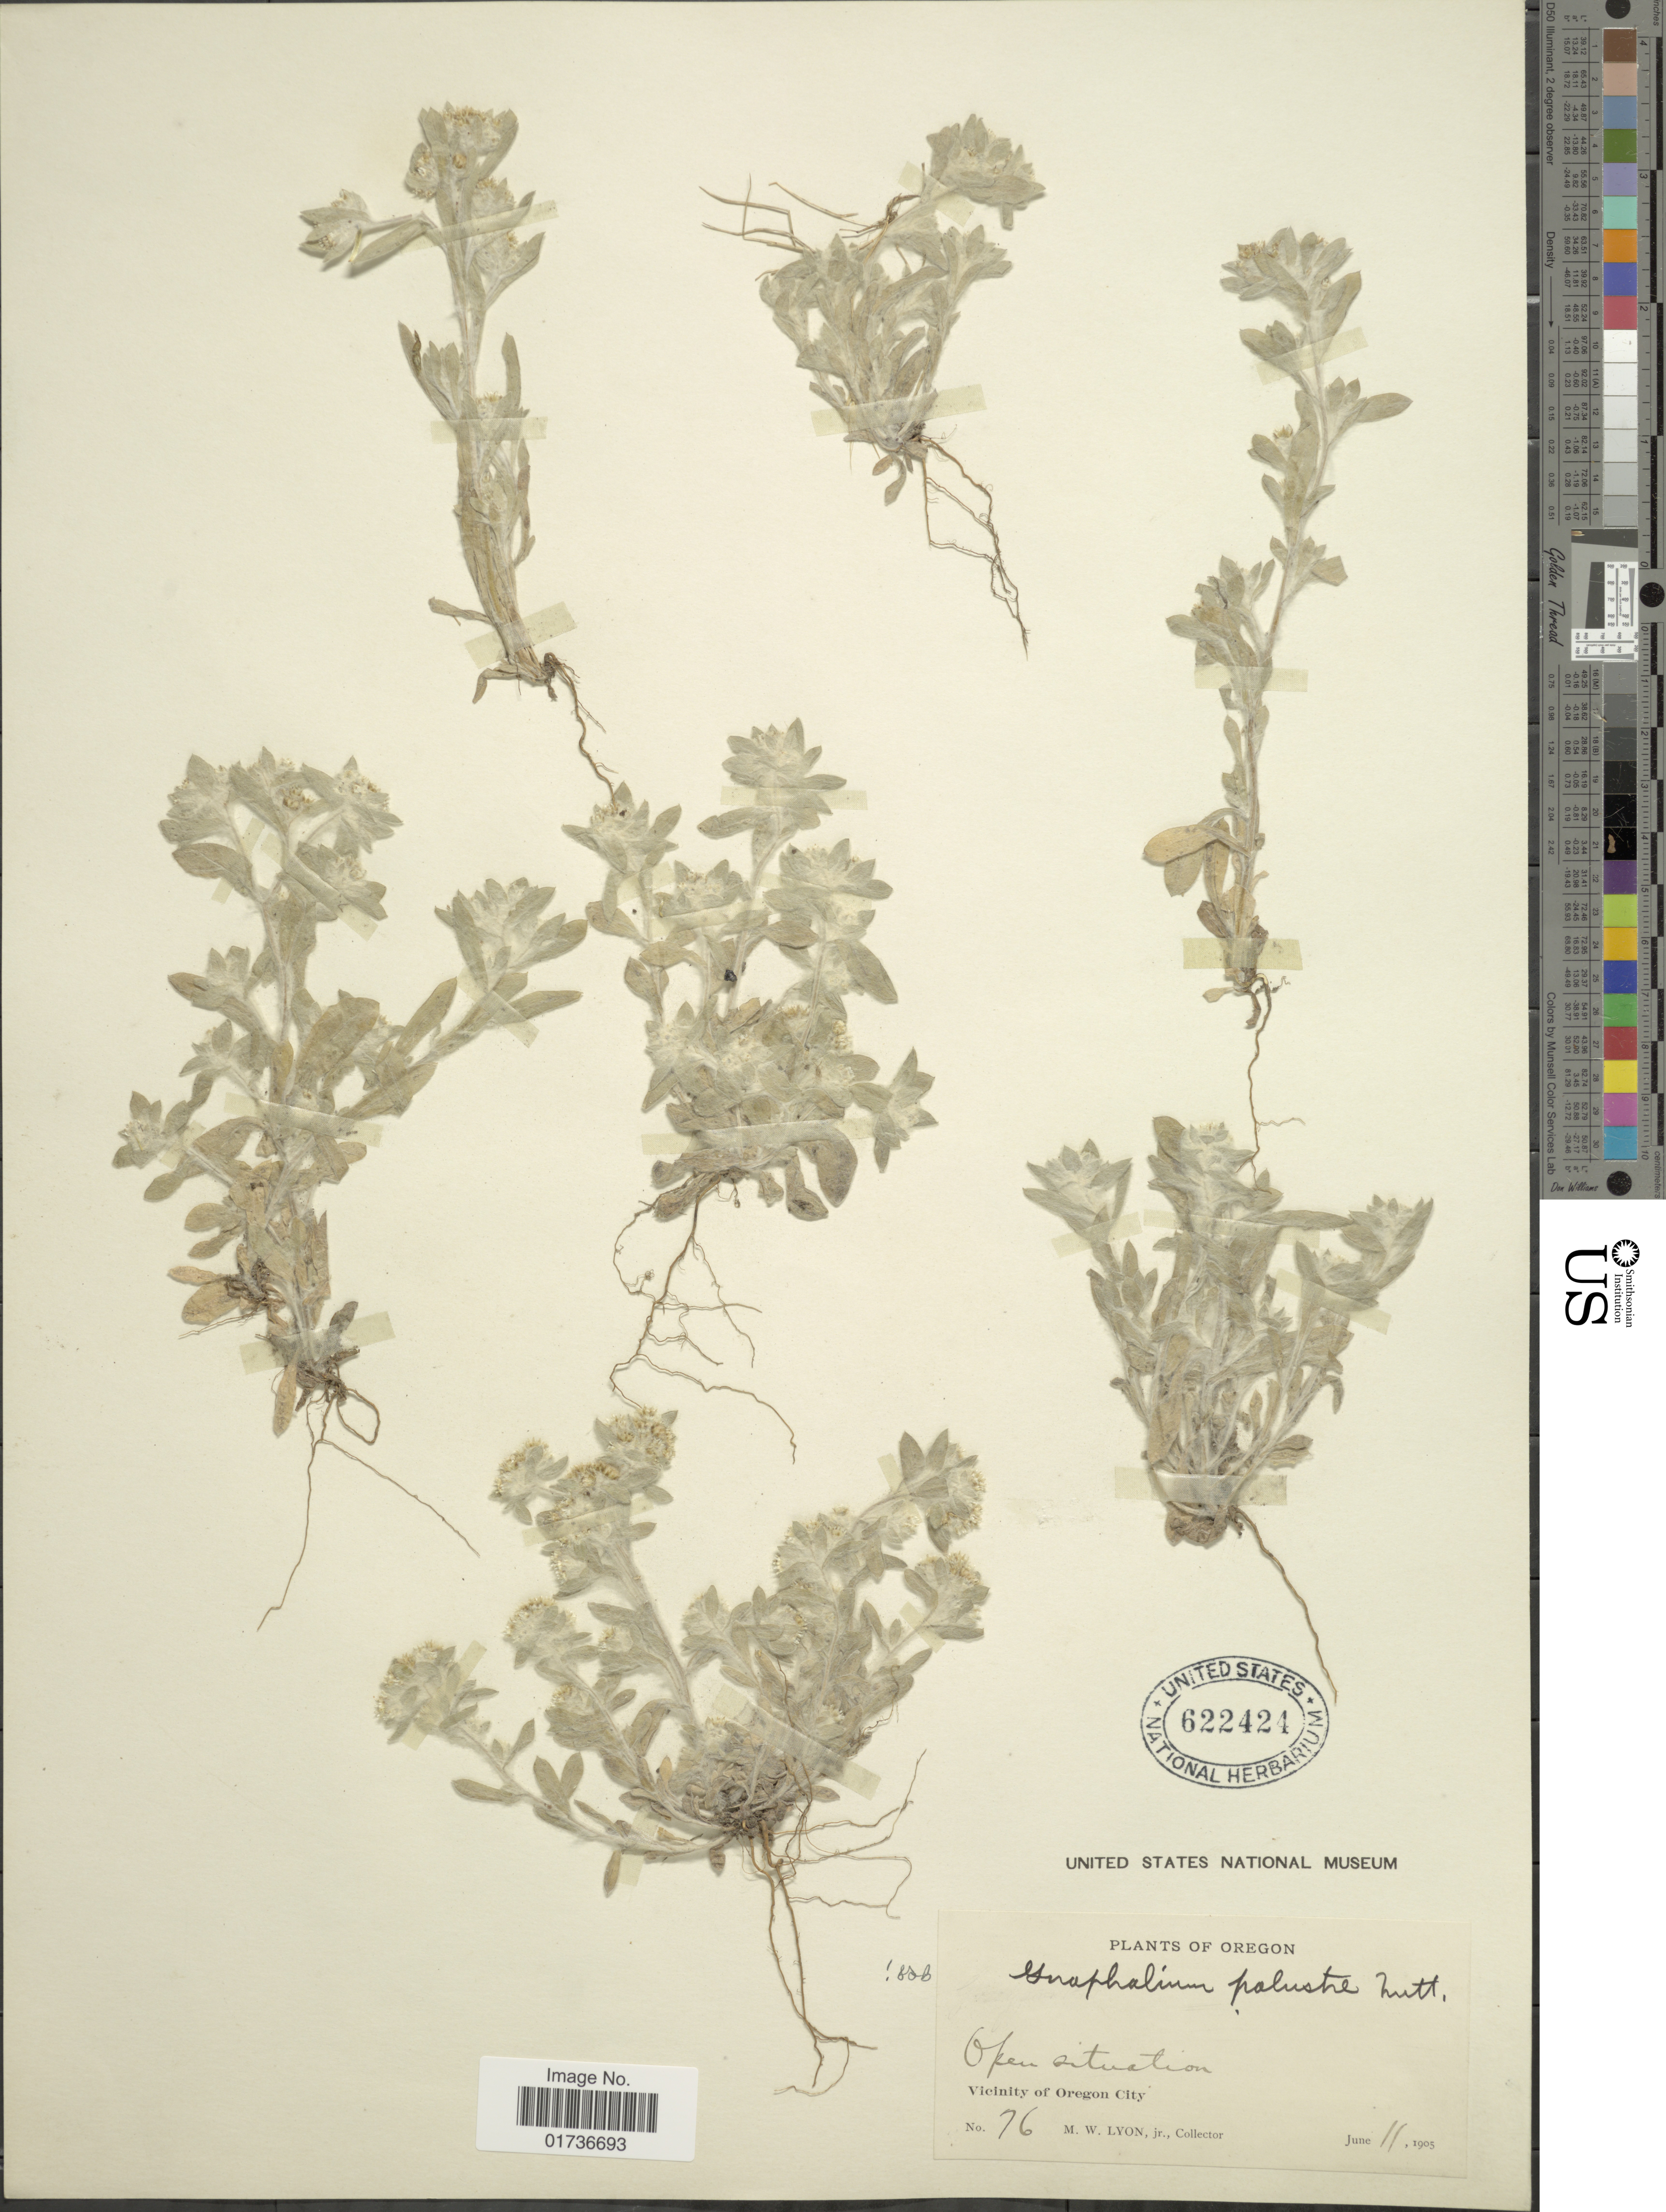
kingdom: Plantae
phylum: Tracheophyta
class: Magnoliopsida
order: Asterales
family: Asteraceae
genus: Gnaphalium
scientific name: Gnaphalium palustre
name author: Nutt.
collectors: M. Lyon Jr.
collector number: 76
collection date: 1905-06-11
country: United States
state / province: Oregon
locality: Open situation, Vicinity of Oregon City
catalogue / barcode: US 622424